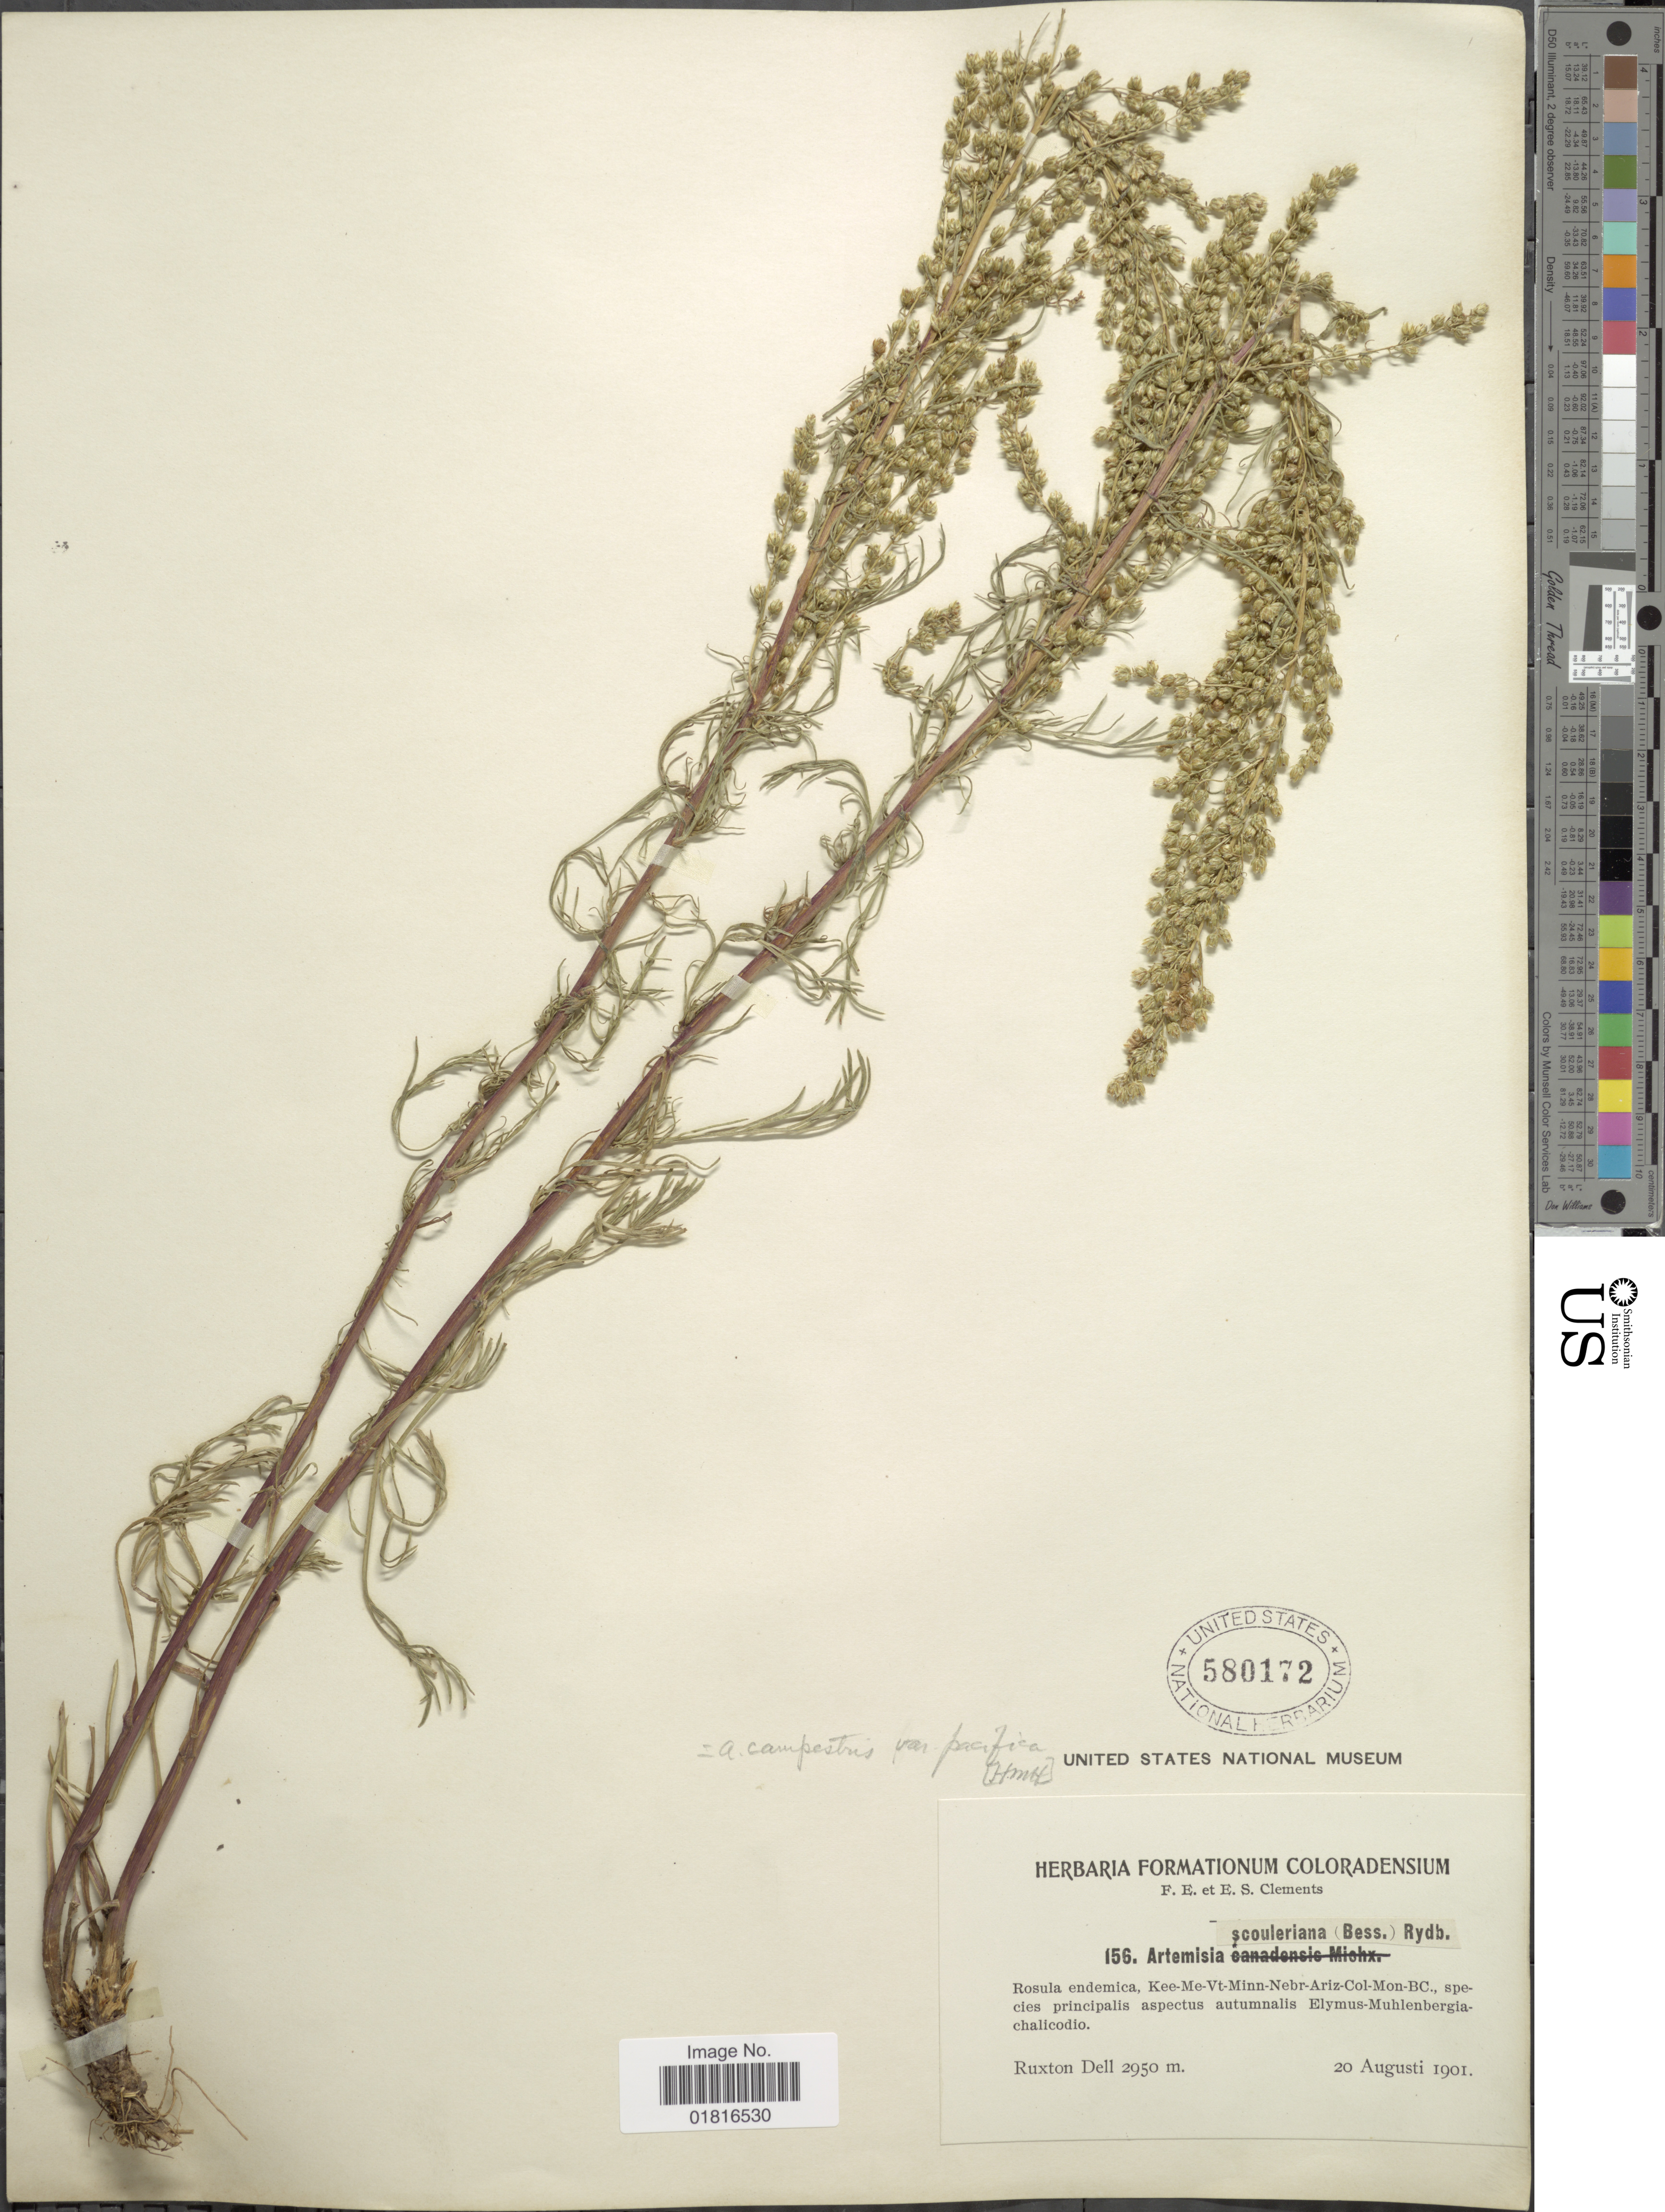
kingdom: Plantae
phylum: Tracheophyta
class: Magnoliopsida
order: Asterales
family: Asteraceae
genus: Artemisia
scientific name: Artemisia pacifica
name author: Nutt.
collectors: F. E. Clements & E. S. Clements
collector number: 156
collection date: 1901-08-20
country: United States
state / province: Colorado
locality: Ruxton Dell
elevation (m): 2950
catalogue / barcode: US 580172